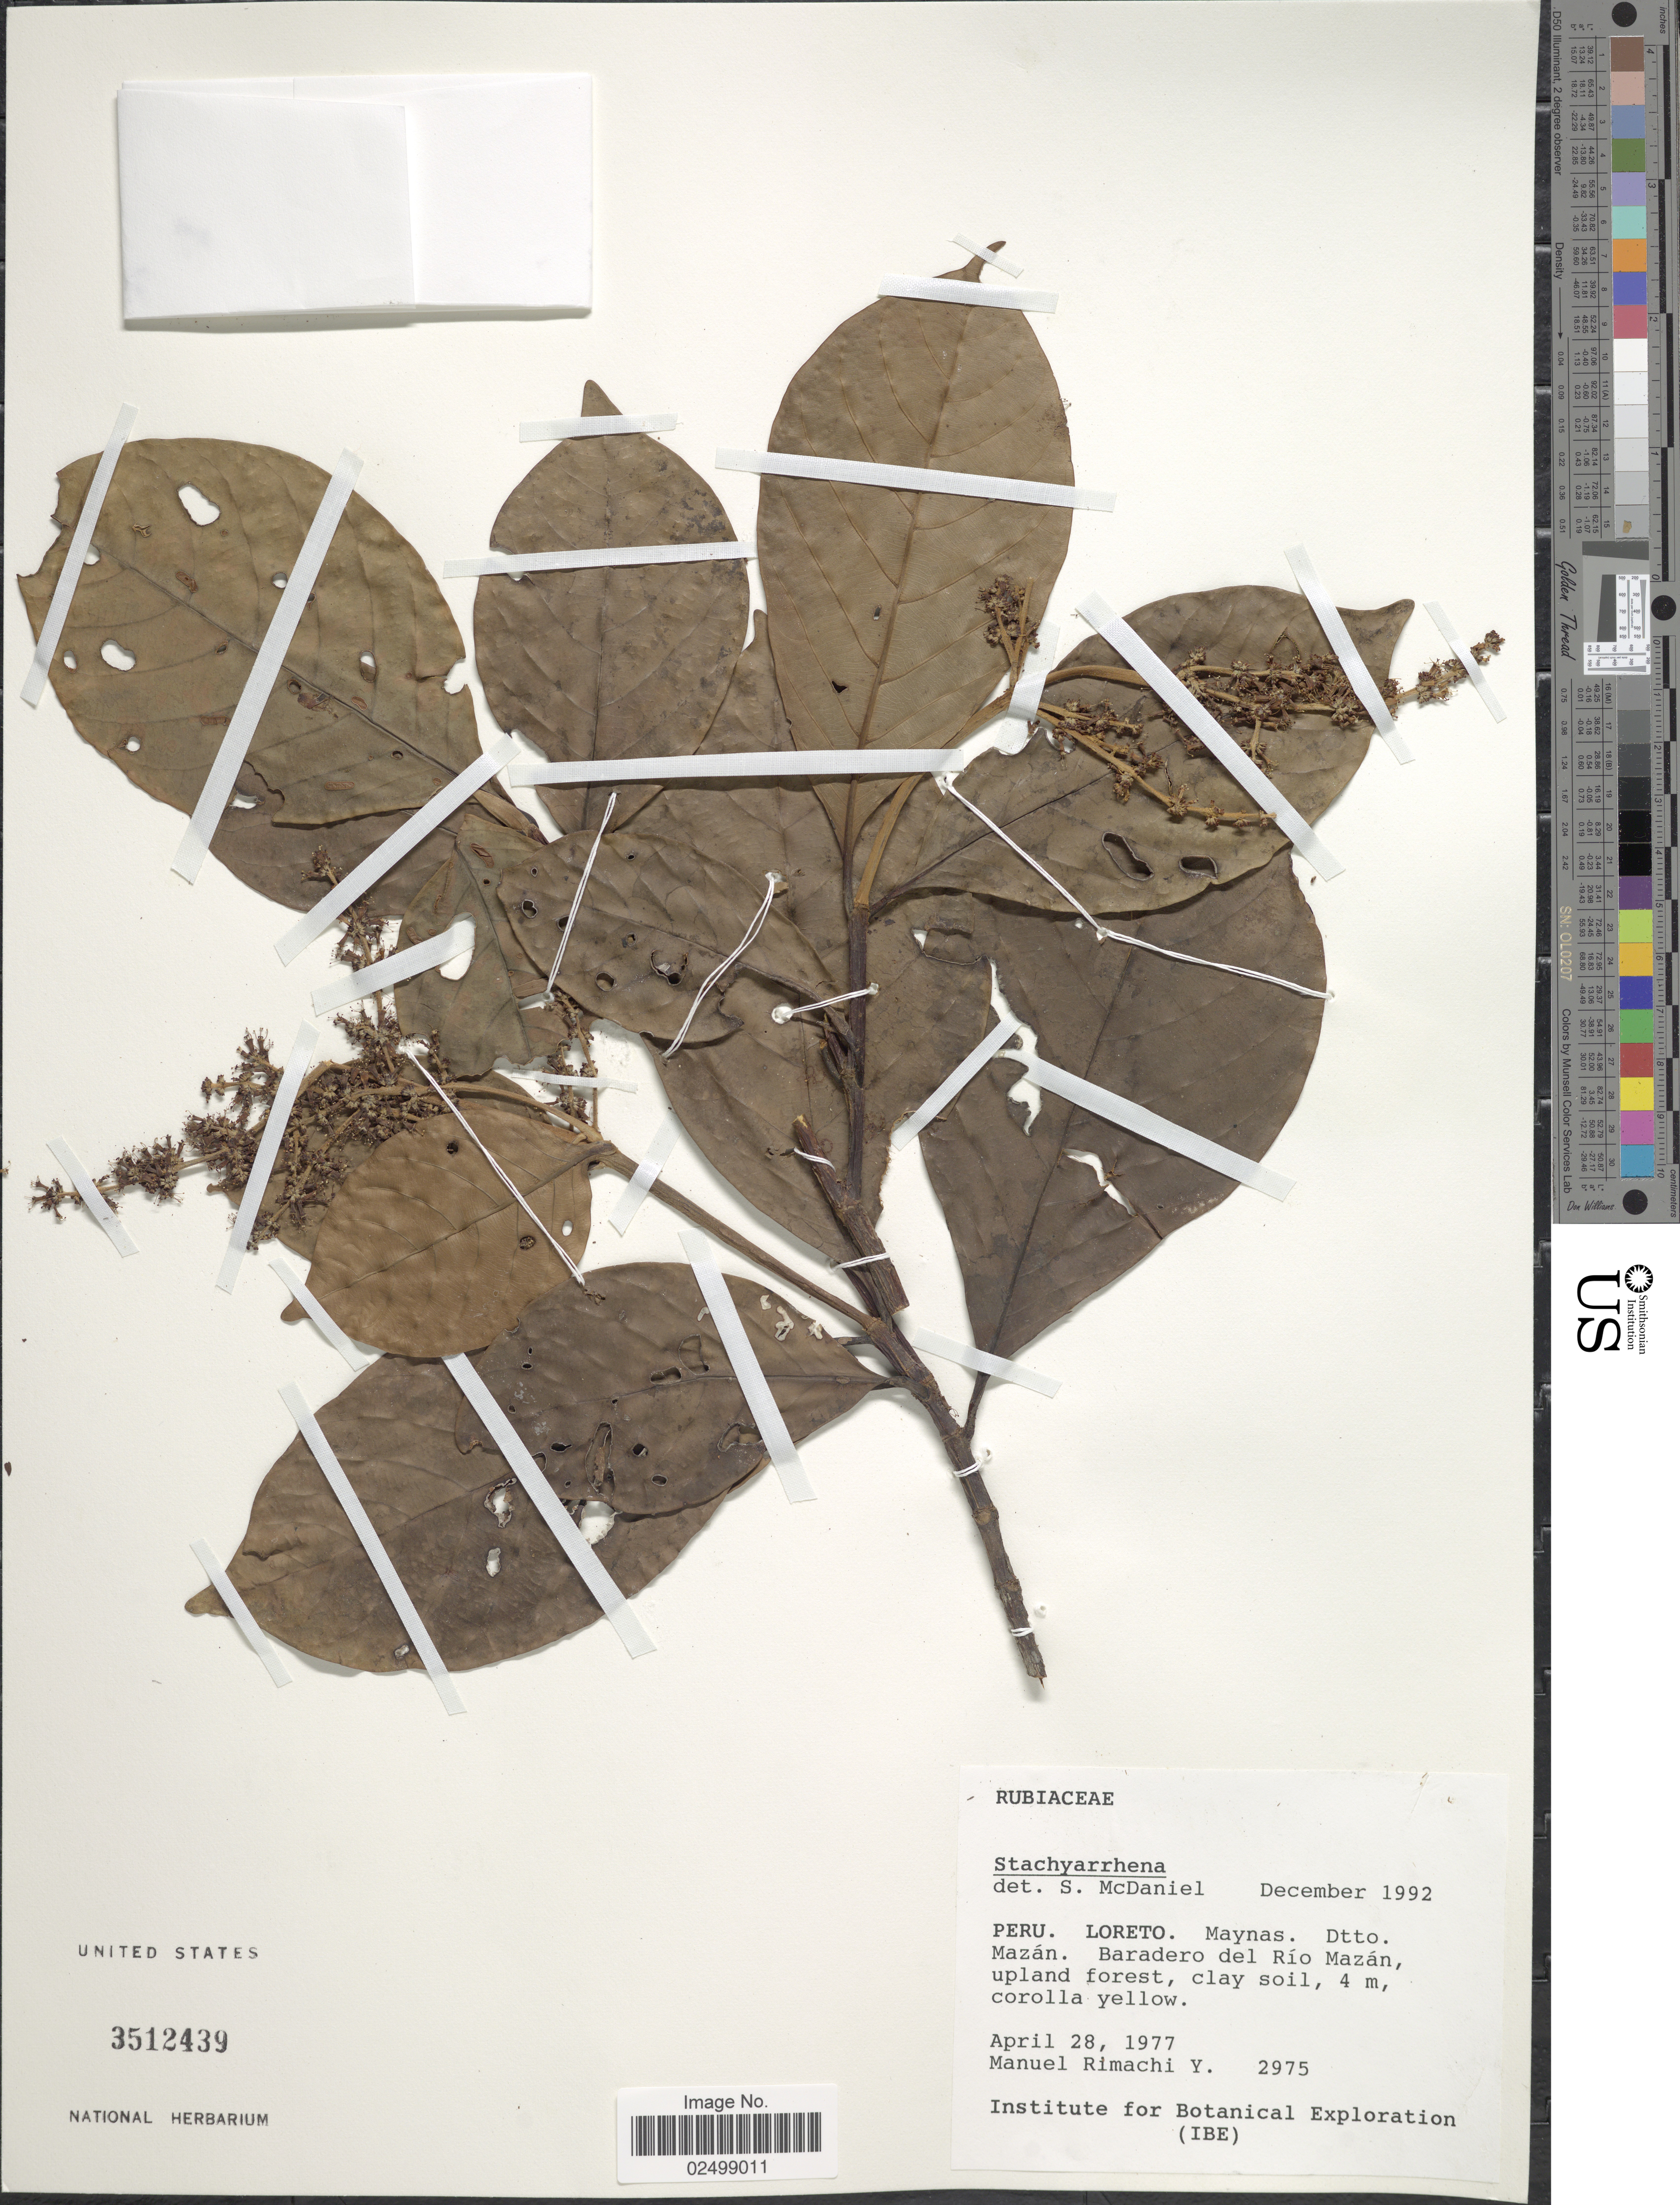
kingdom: Plantae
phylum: Tracheophyta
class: Magnoliopsida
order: Gentianales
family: Rubiaceae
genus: Stachyarrhena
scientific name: Stachyarrhena sp.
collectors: M. Rimachi Y.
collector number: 2975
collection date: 1977-04-28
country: Peru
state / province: Loreto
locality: Peru. Loreto. Maynas. Dtto. Mazan. Baradero del Rio Mazan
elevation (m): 4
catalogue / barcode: US 3512439